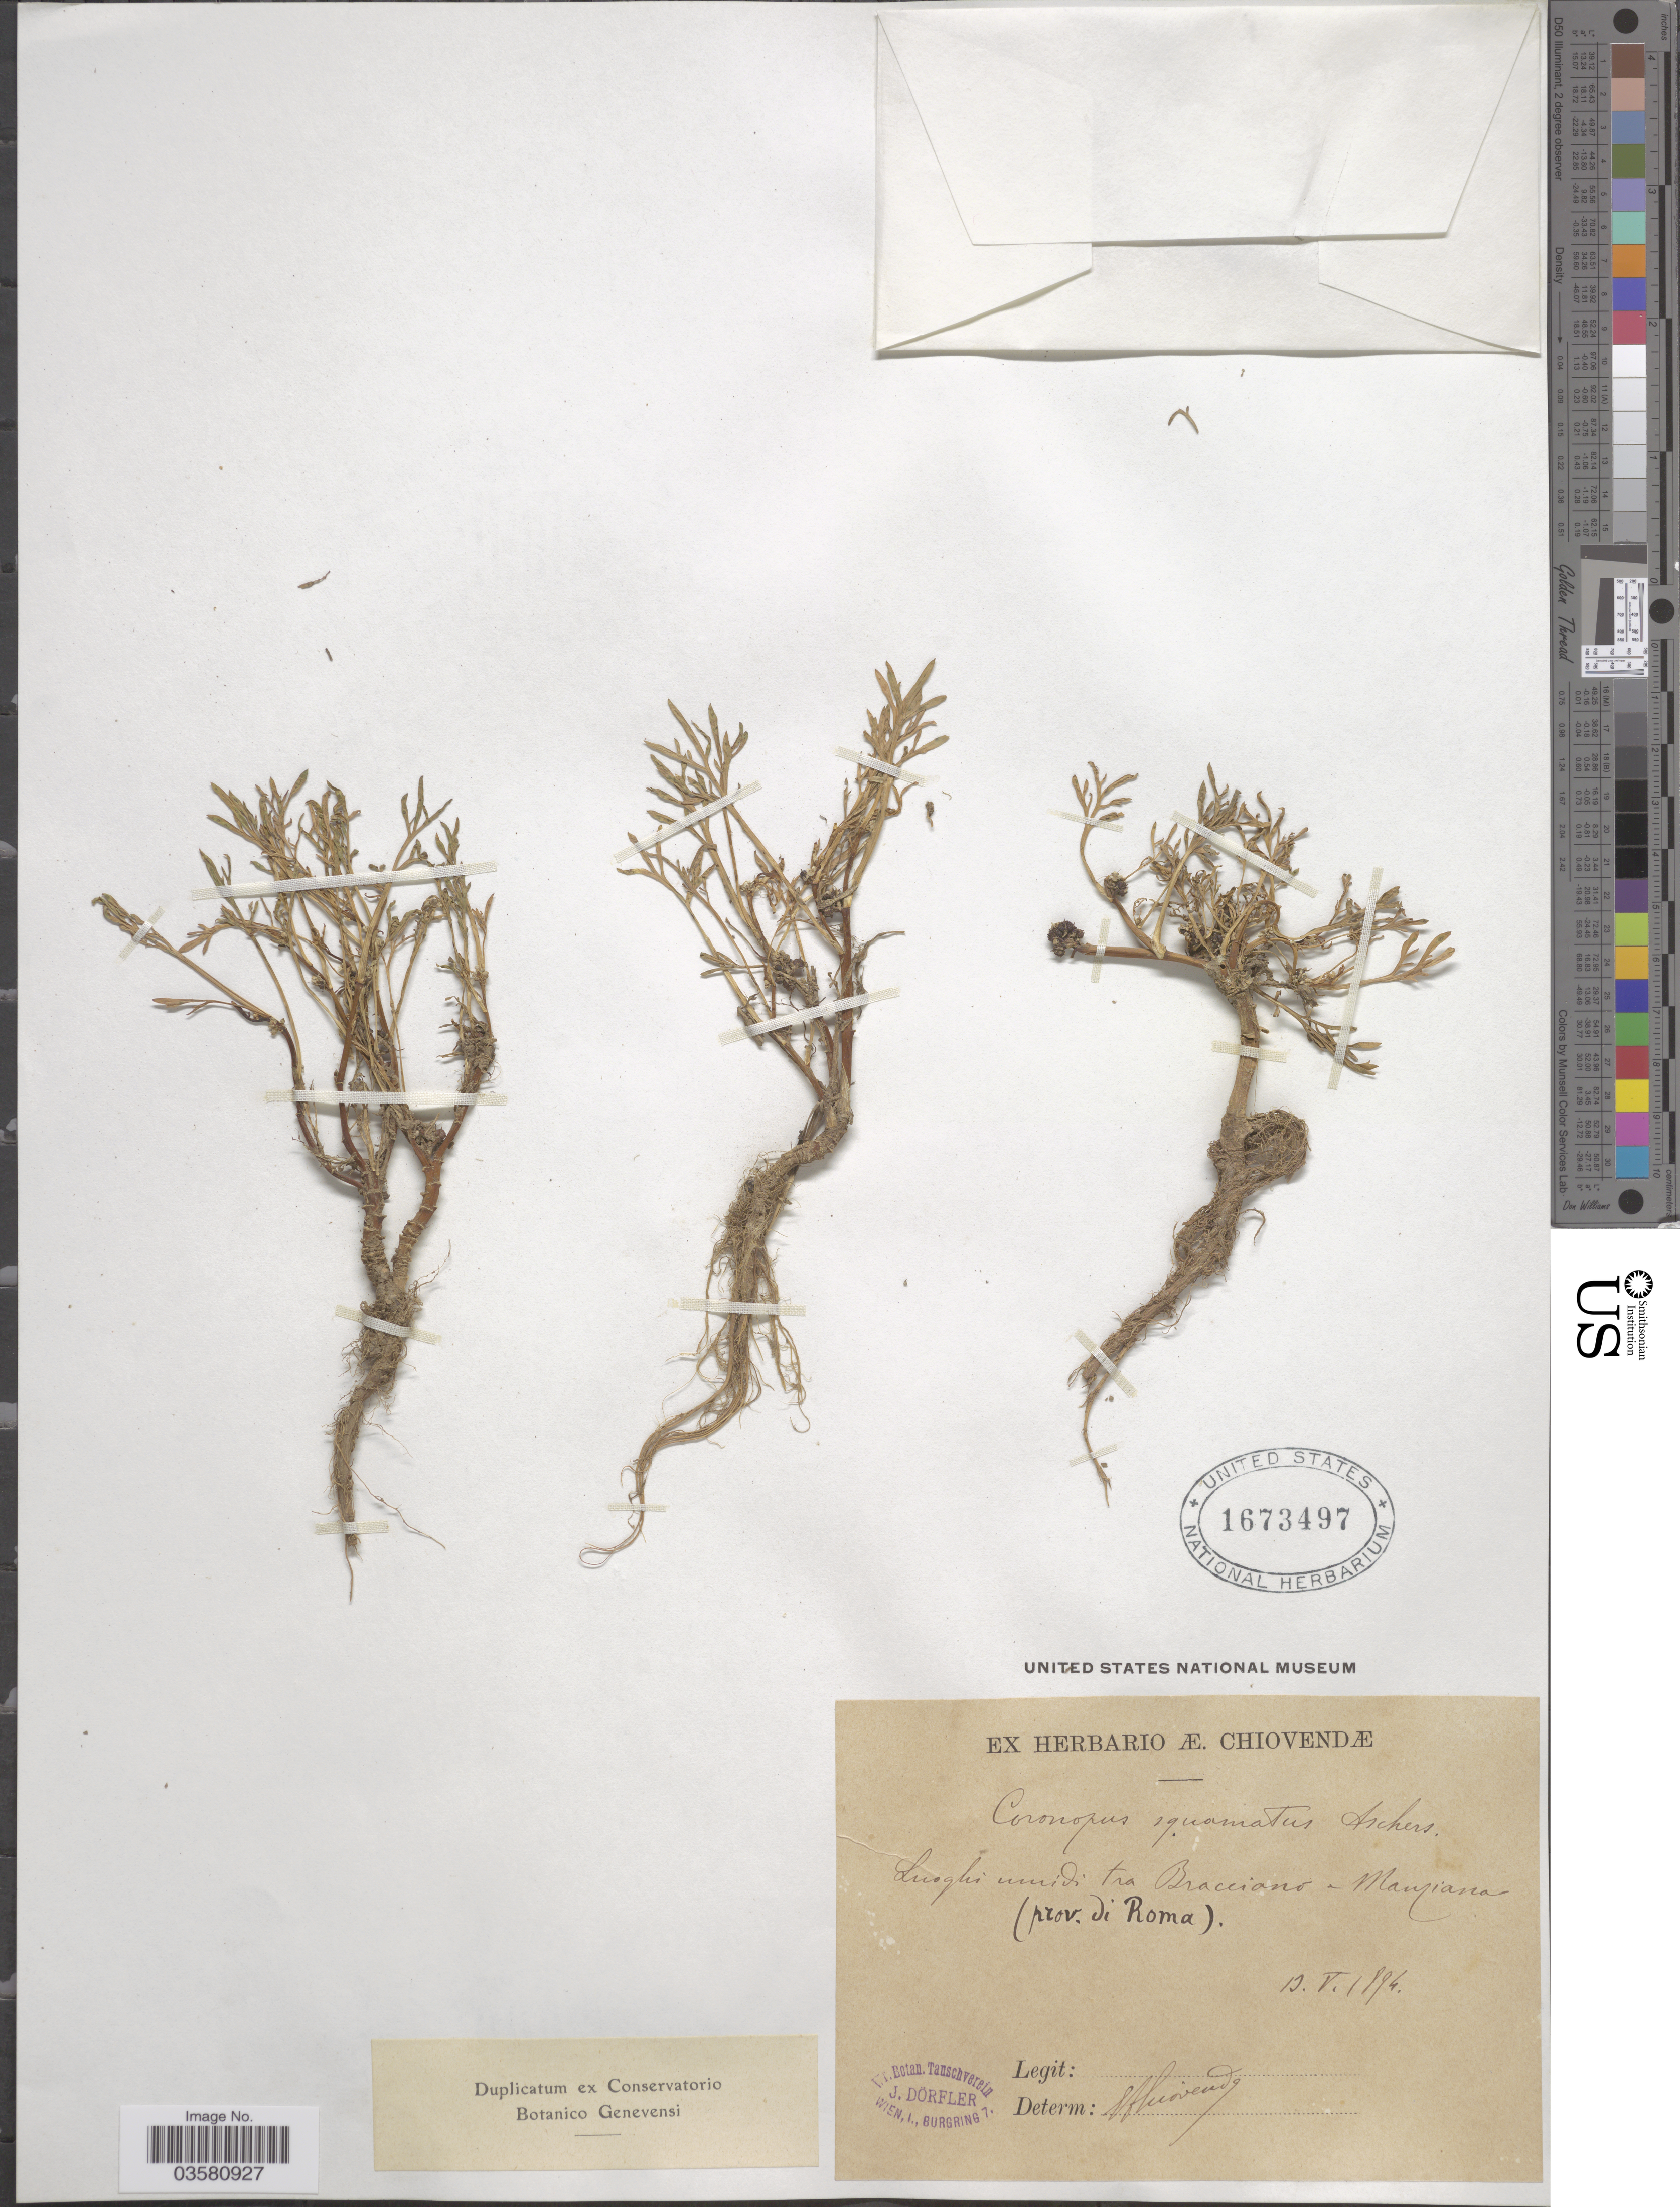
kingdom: Plantae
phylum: Tracheophyta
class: Magnoliopsida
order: Brassicales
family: Brassicaceae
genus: Lepidium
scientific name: Lepidium coronopus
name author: (L.) Al-Shehbaz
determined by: Strong, M. T., (US), Smithsonian Institution - National Museum of Natural History (UNITED STATES)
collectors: Ex herbario Æ. Chiovendæ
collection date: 1894-05-13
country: Italy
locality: Luogli umidi [interpreted] tra Bracciono - Manziana (prov. di Roma).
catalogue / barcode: US 1673497